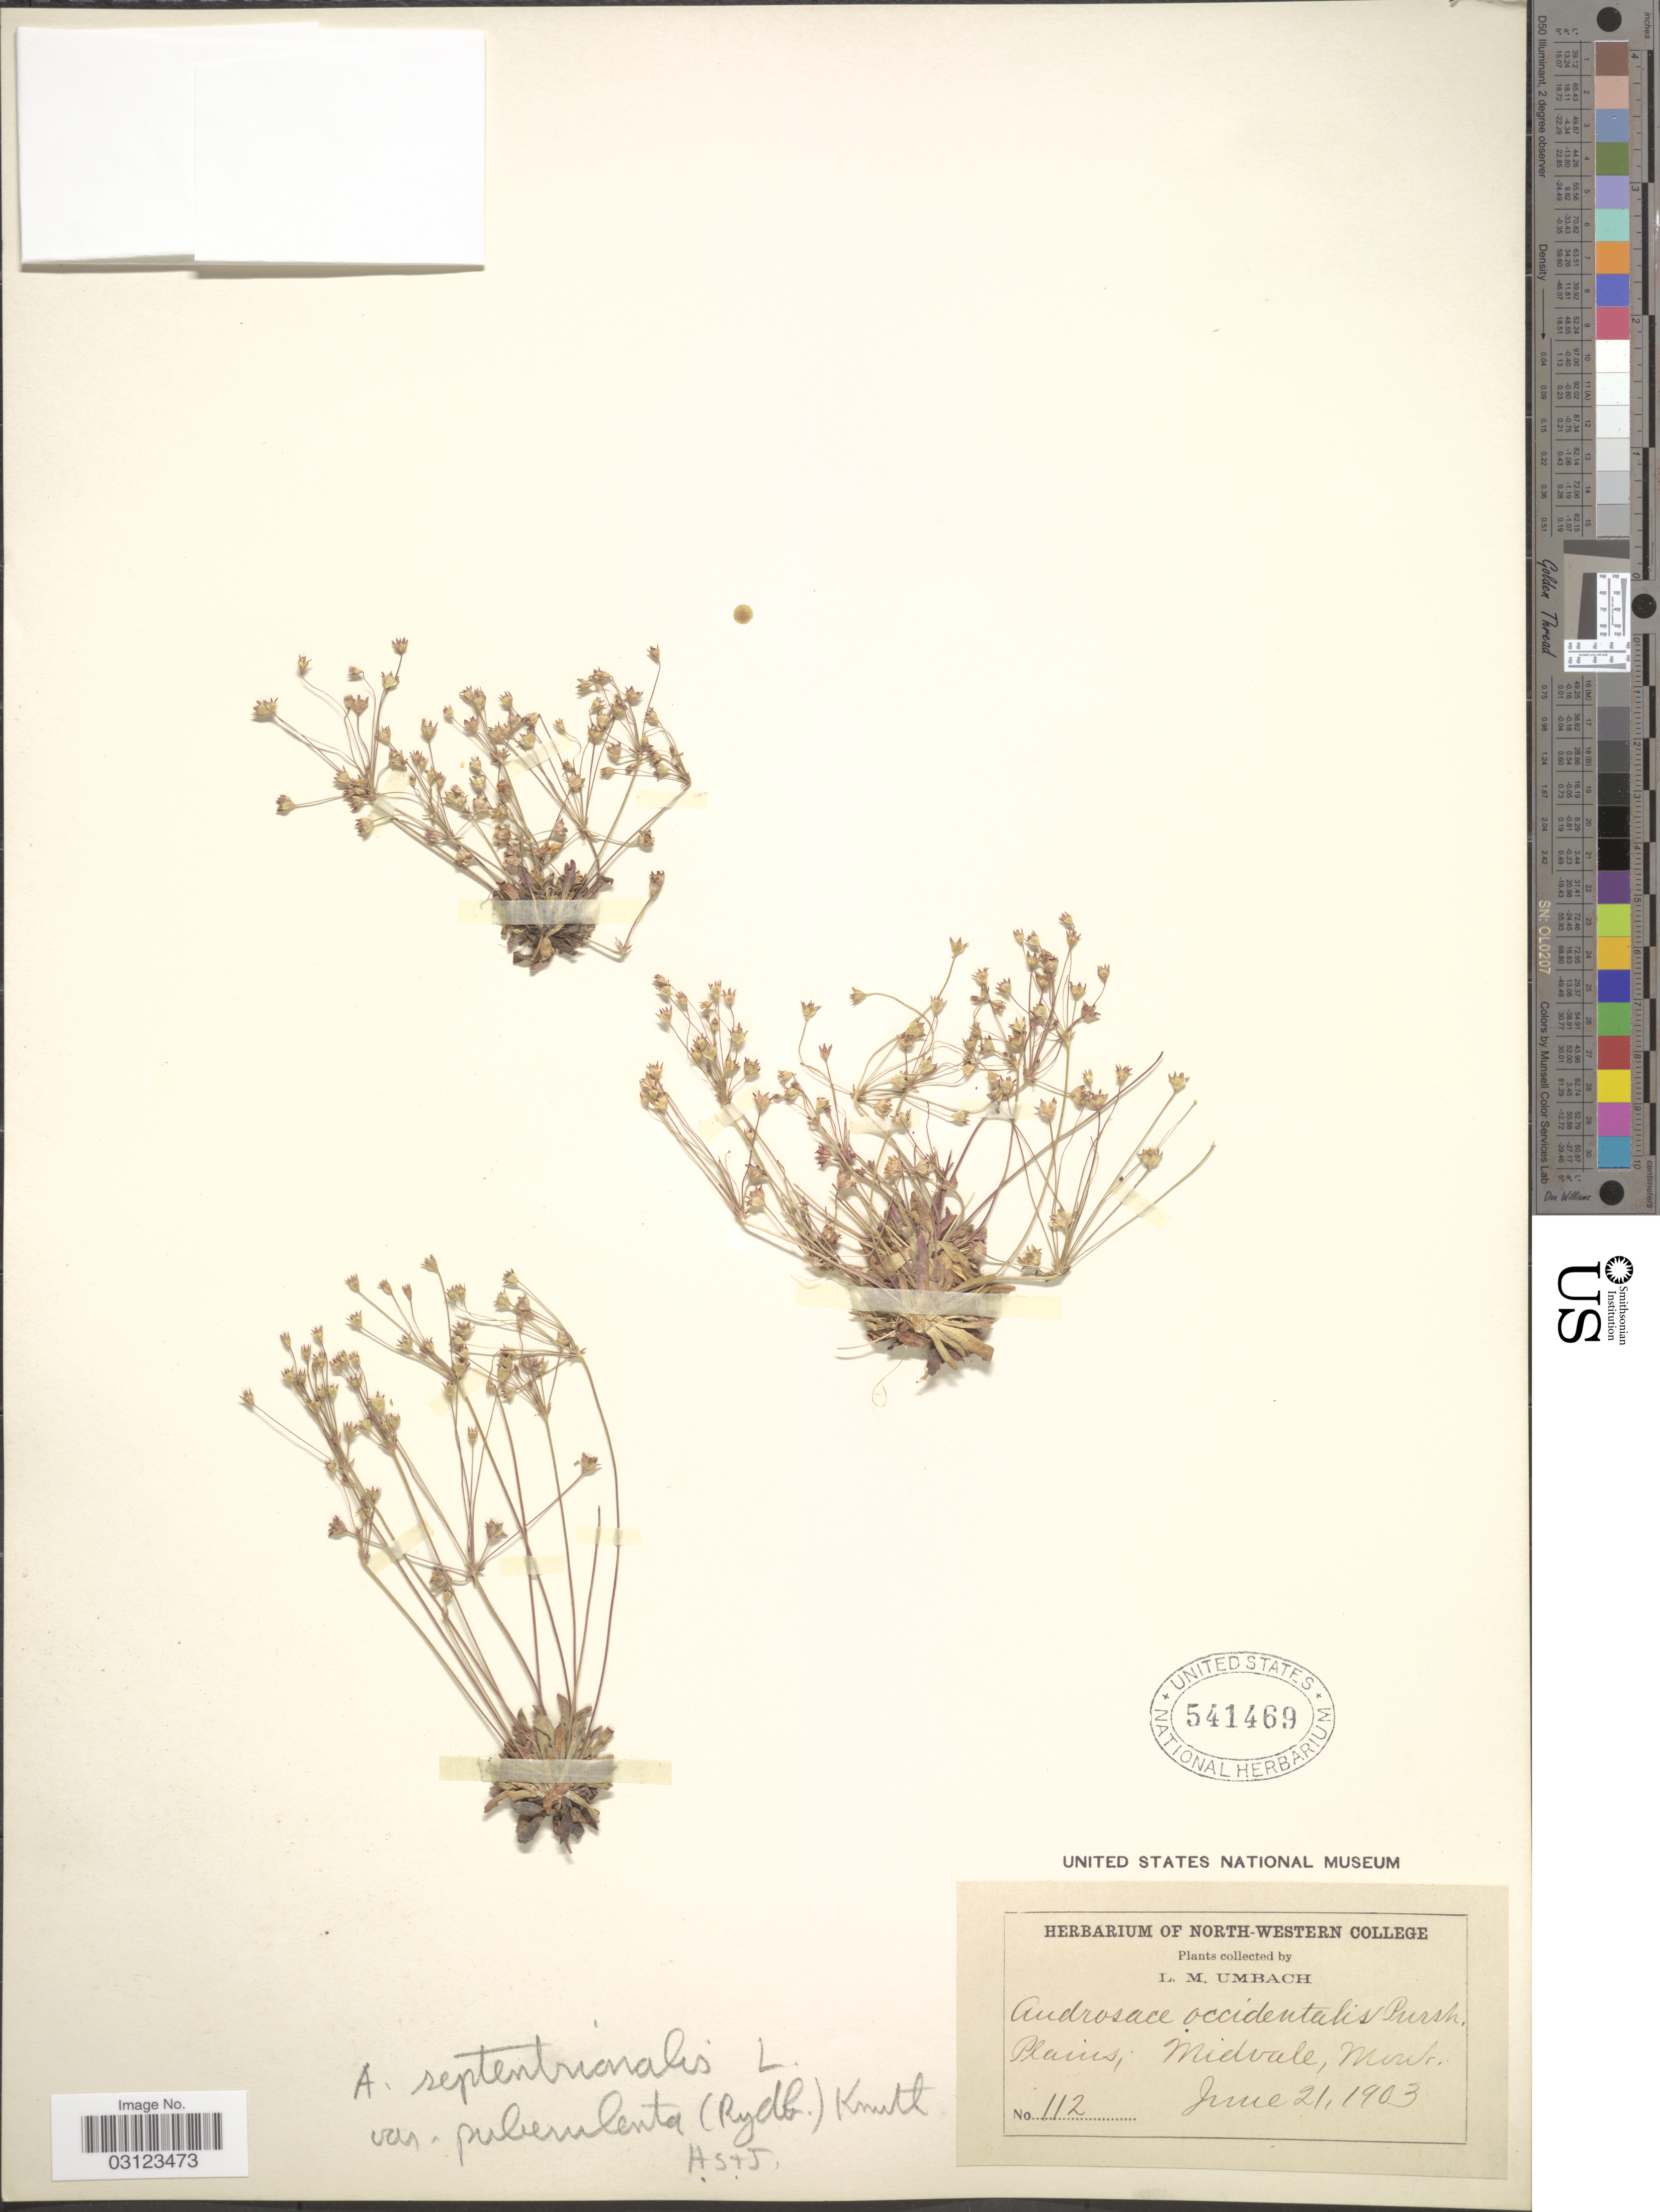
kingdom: Plantae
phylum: Tracheophyta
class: Magnoliopsida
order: Ericales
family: Primulaceae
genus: Androsace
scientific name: Androsace septentrionalis var. puberulenta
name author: (Rydb.) R. Knuth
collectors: L. M. Umbach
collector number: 112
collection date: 1903-06-21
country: United States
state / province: Montana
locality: Plains, Midvale.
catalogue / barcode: US 541469